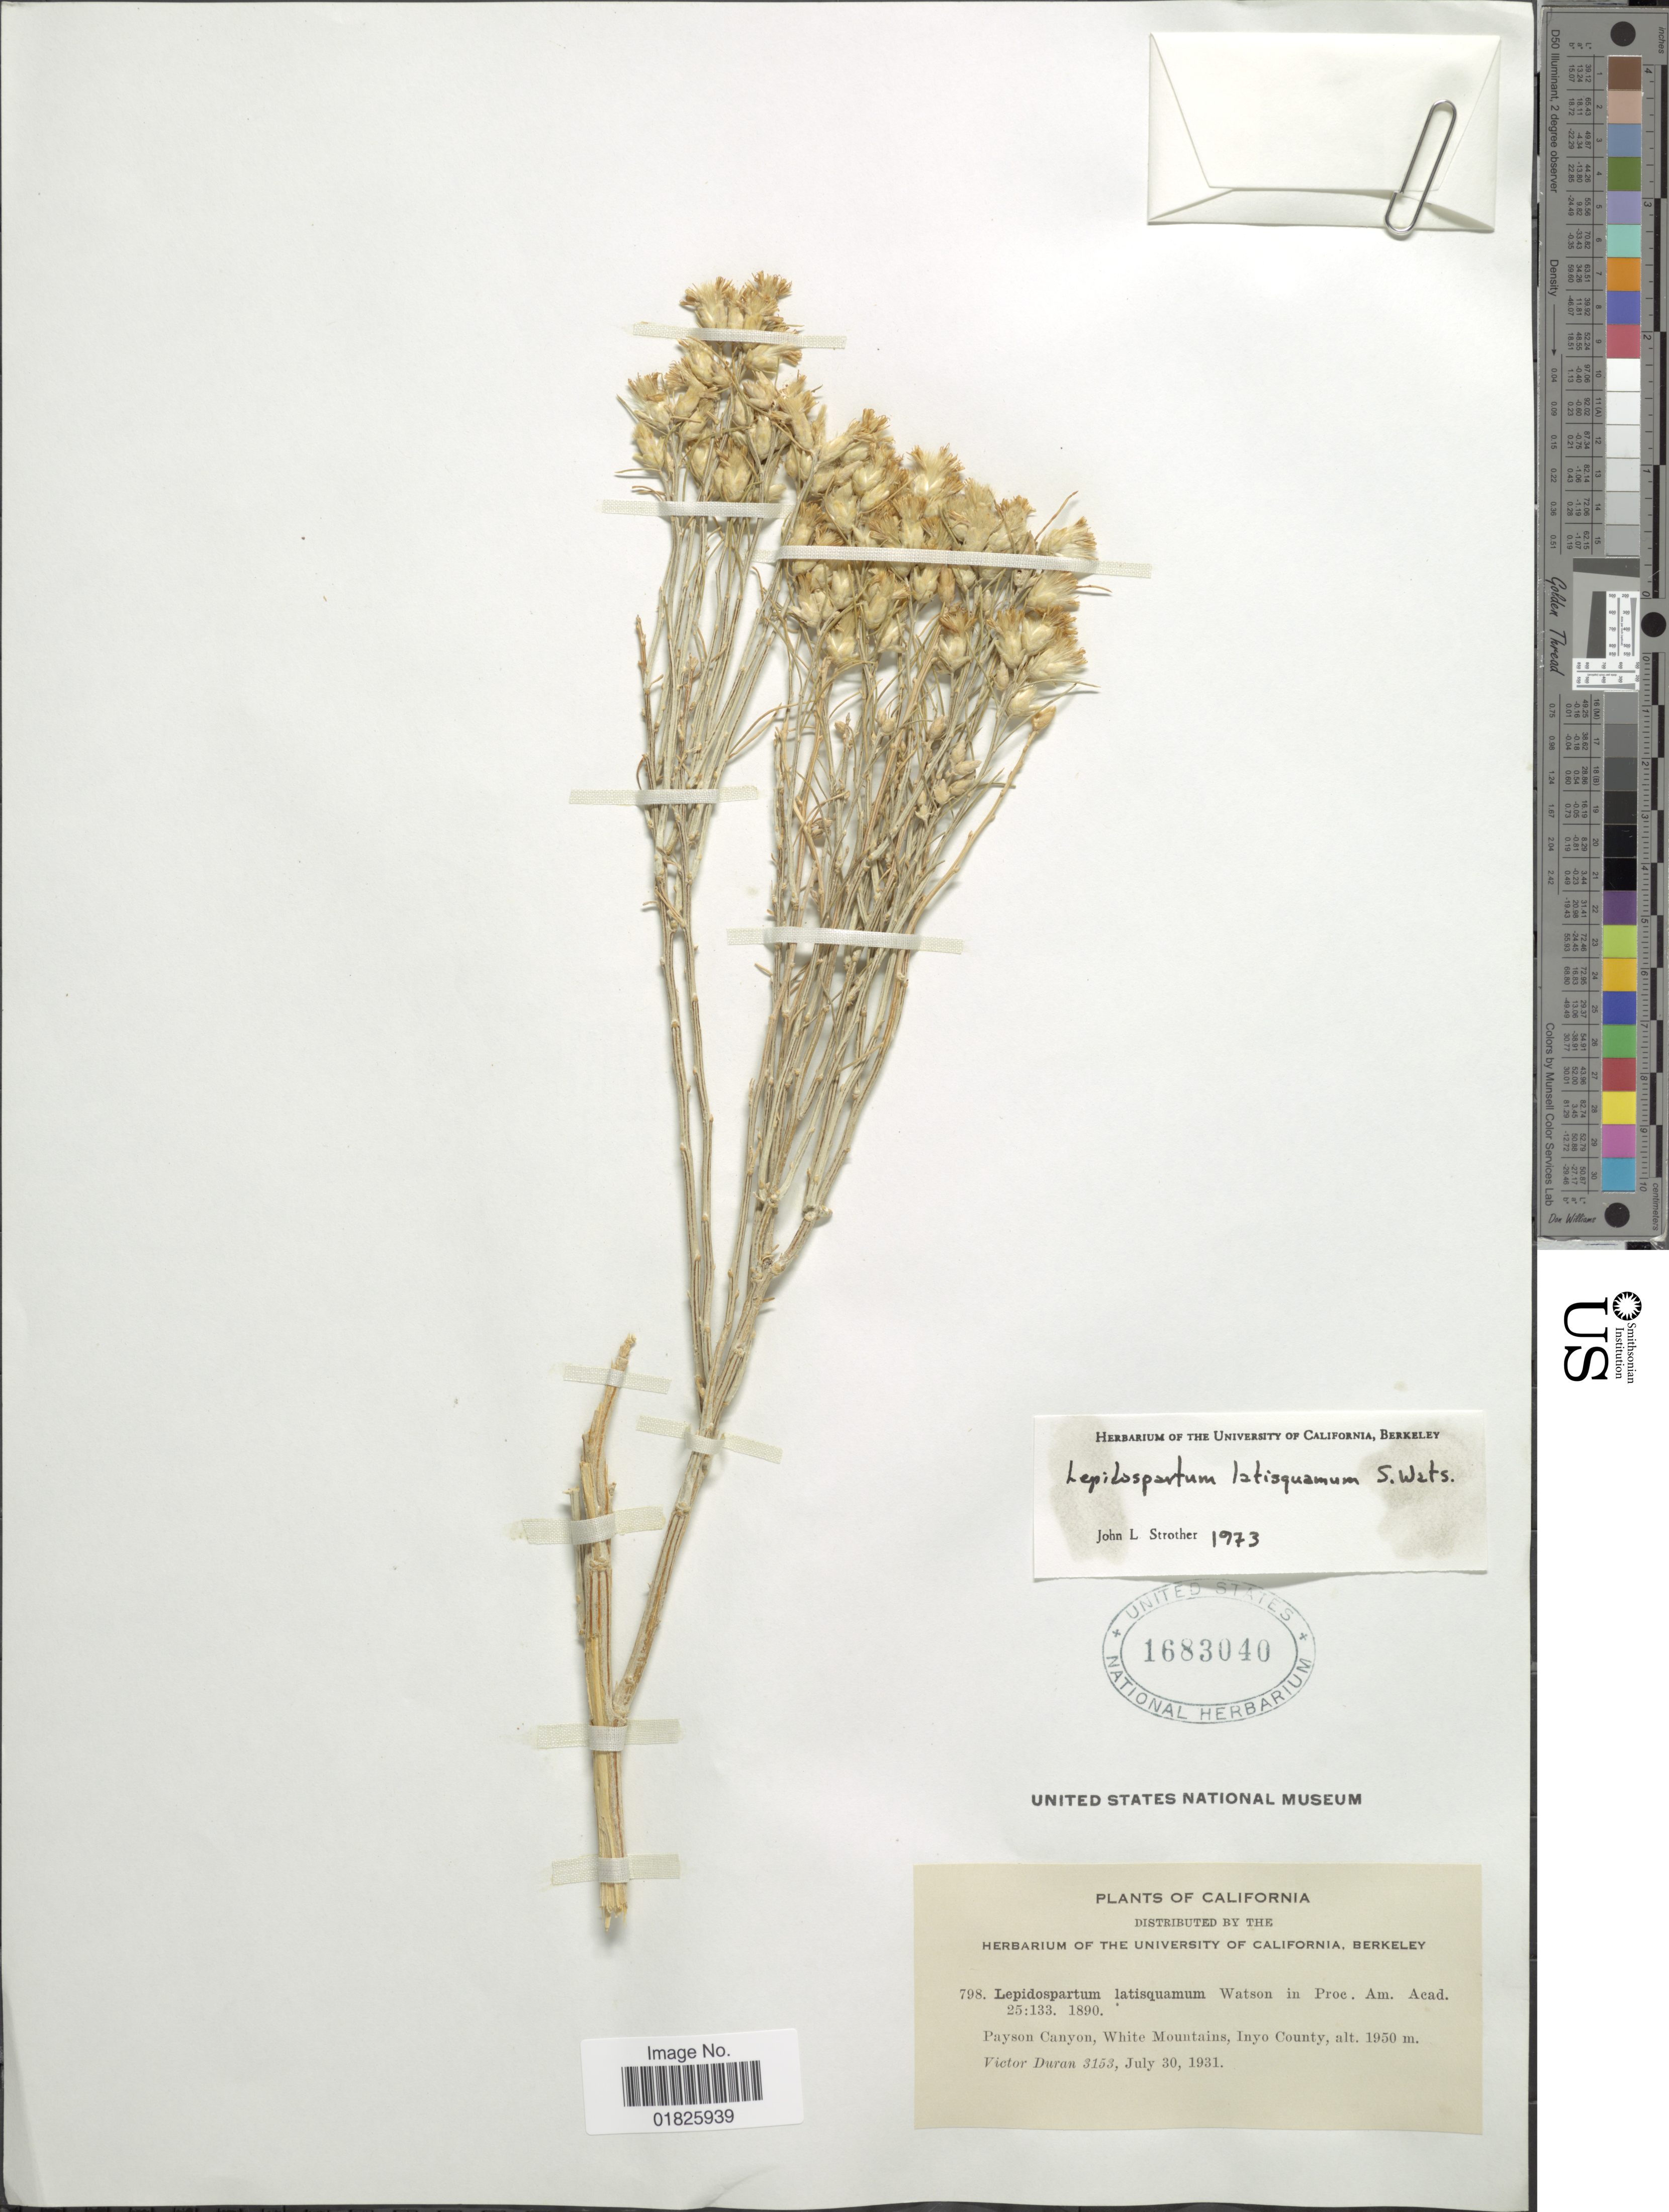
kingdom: Plantae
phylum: Tracheophyta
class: Magnoliopsida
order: Asterales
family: Asteraceae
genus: Lepidospartum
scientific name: Lepidospartum latisquamum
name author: S. Watson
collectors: V. Duran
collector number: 3153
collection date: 1931-07-30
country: United States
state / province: California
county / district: Inyo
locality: Payson Canyon, White Mountains, Inyo County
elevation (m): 1950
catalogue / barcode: US 1683040